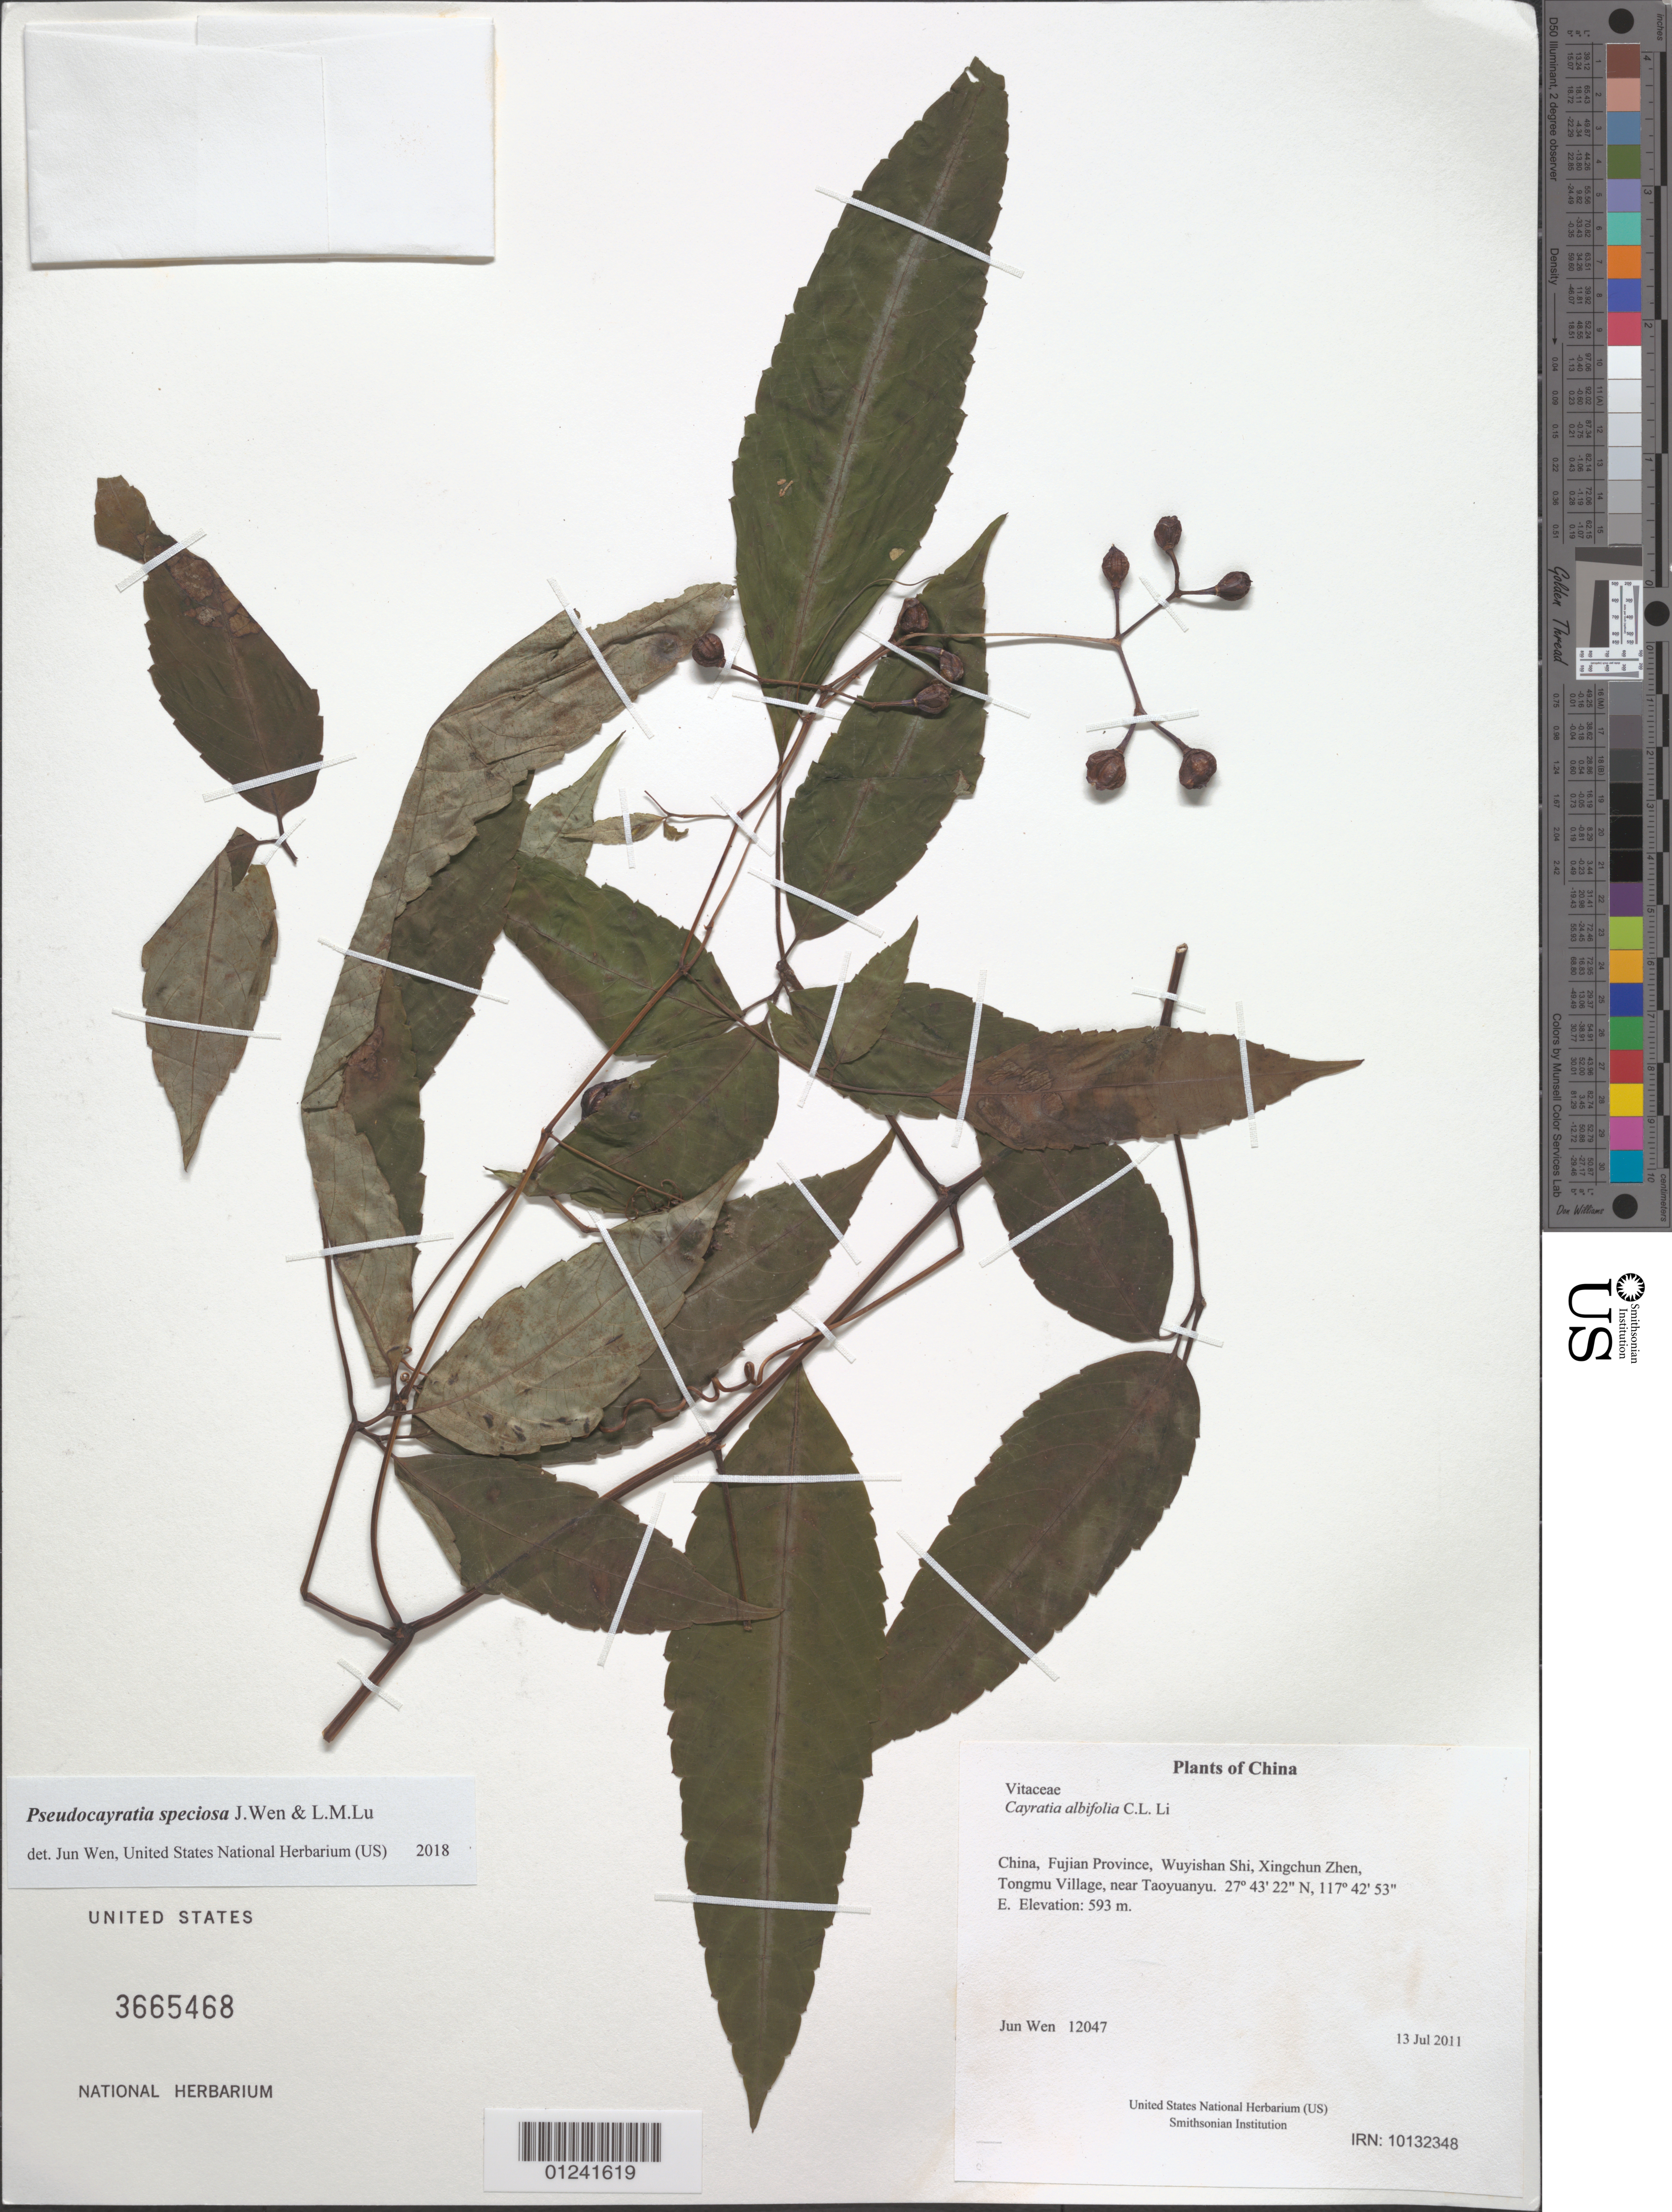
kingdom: Plantae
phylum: Tracheophyta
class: Magnoliopsida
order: Vitales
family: Vitaceae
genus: Cayratia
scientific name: Cayratia albifolia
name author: C.L. Li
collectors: J. Wen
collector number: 12047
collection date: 2011-07-13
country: China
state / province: Fujian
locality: Wuyishan Shi, Xingchun Zhen, Tongmu Village, near Taoyuanyu.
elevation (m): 593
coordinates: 27 43 22.2 N, 117 42 52.9 E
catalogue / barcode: US 3665468